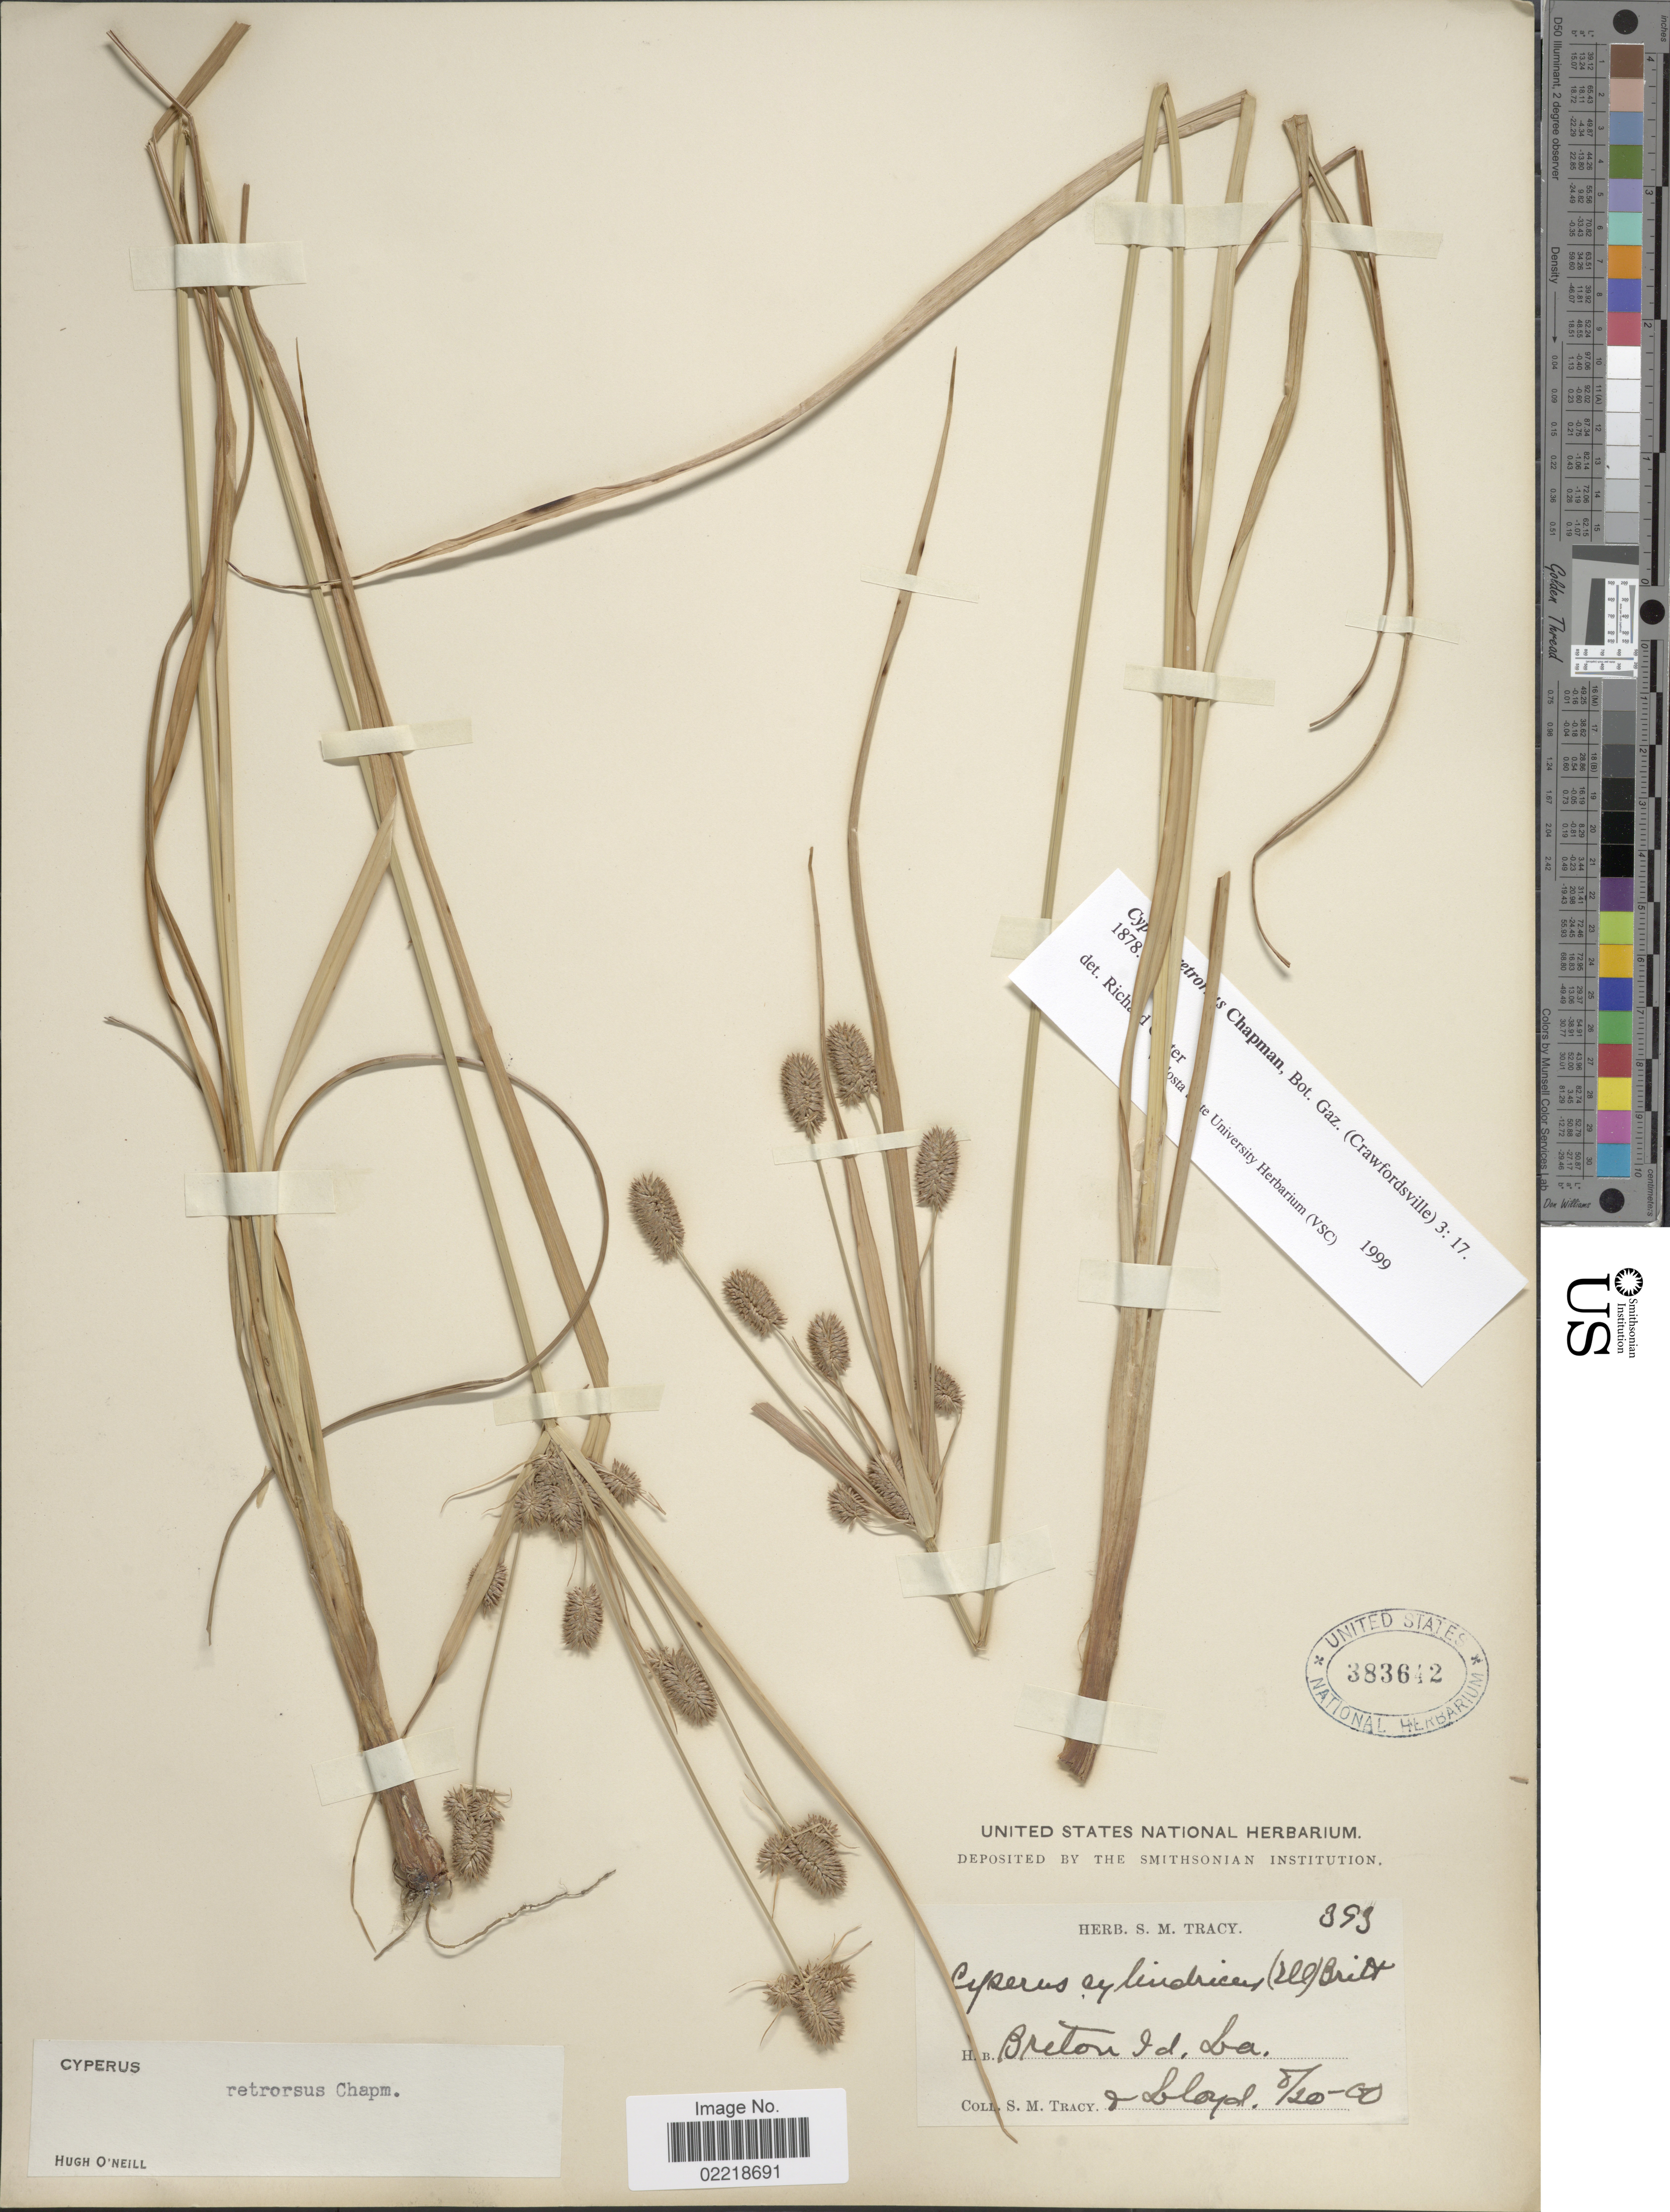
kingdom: Plantae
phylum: Tracheophyta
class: Liliopsida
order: Poales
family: Cyperaceae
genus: Cyperus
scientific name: Cyperus retrorsus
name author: Chapm.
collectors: S. M. Tracy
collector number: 393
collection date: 1900-08-20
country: United States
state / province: Louisiana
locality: Breton Id.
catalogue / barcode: US 383642